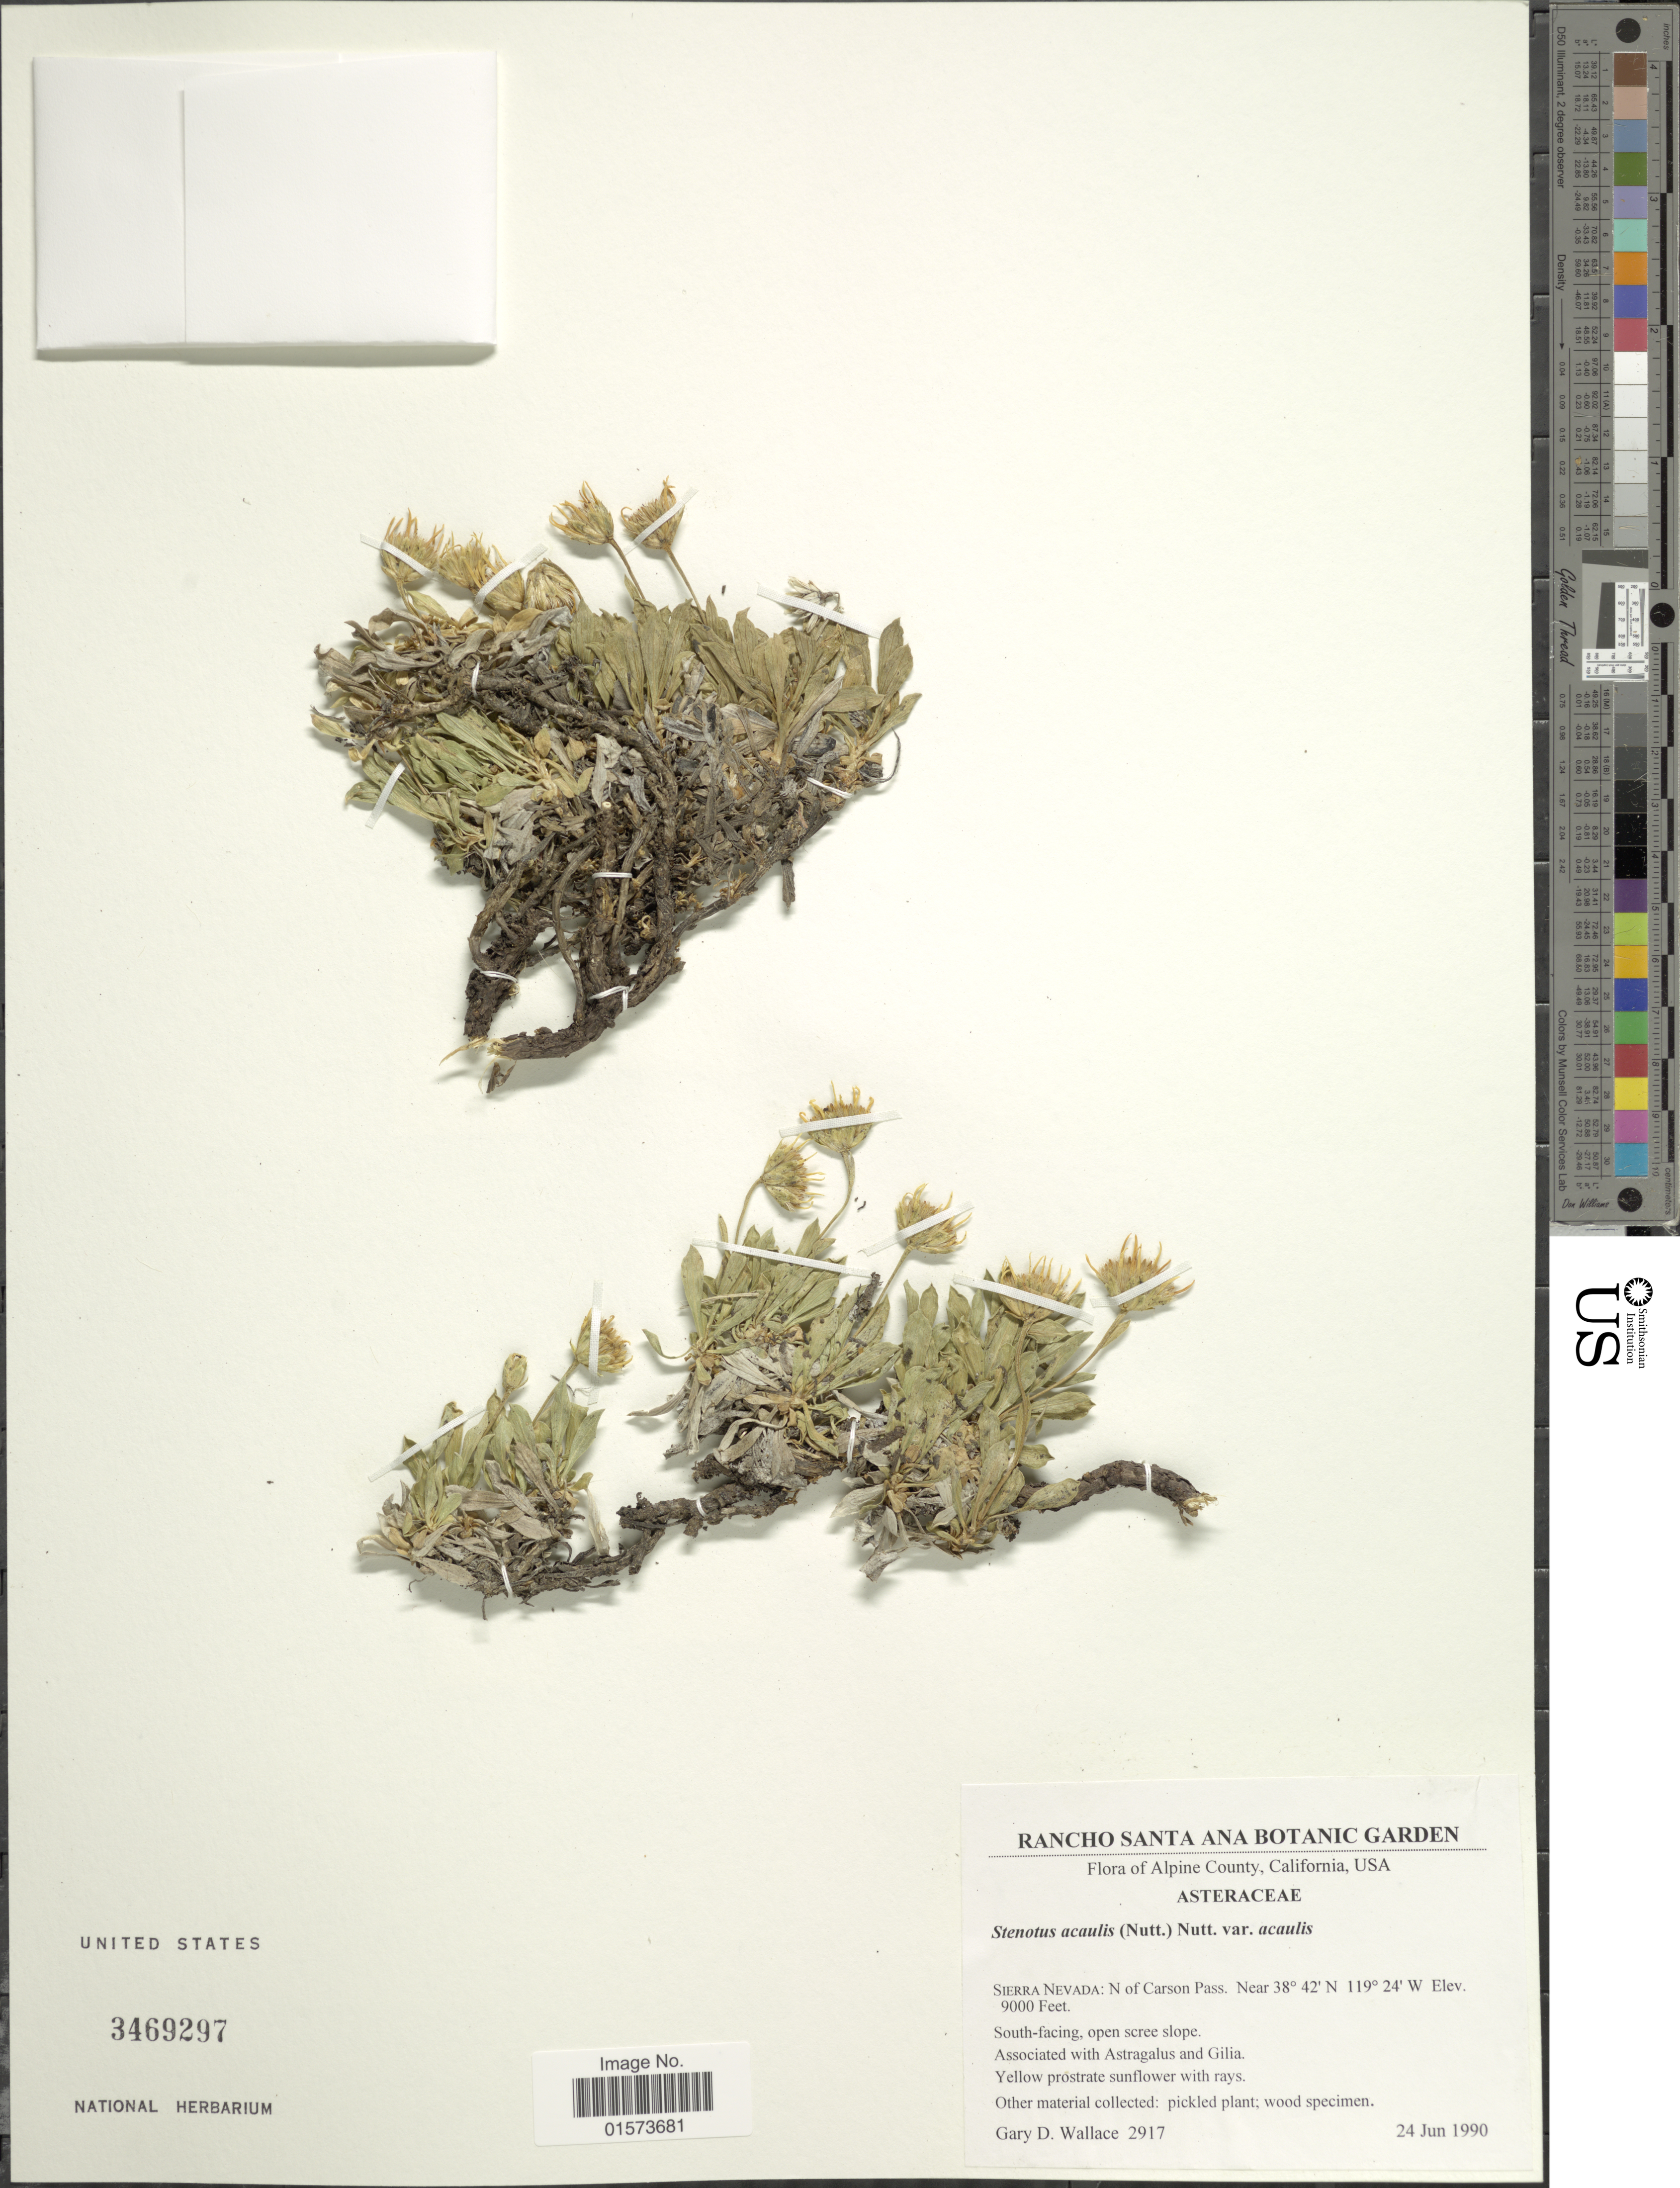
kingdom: Plantae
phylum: Tracheophyta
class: Magnoliopsida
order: Asterales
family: Asteraceae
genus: Stenotus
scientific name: Stenotus acaulis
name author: (Nutt.) Nutt.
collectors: G. D. Wallace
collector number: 2917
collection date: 1990-06-24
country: United States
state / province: California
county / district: Alpine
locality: Alpine County, Sierra Nevada: N of Carson Pass, South-facing, open scree slope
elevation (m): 2743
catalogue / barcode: US 3469297